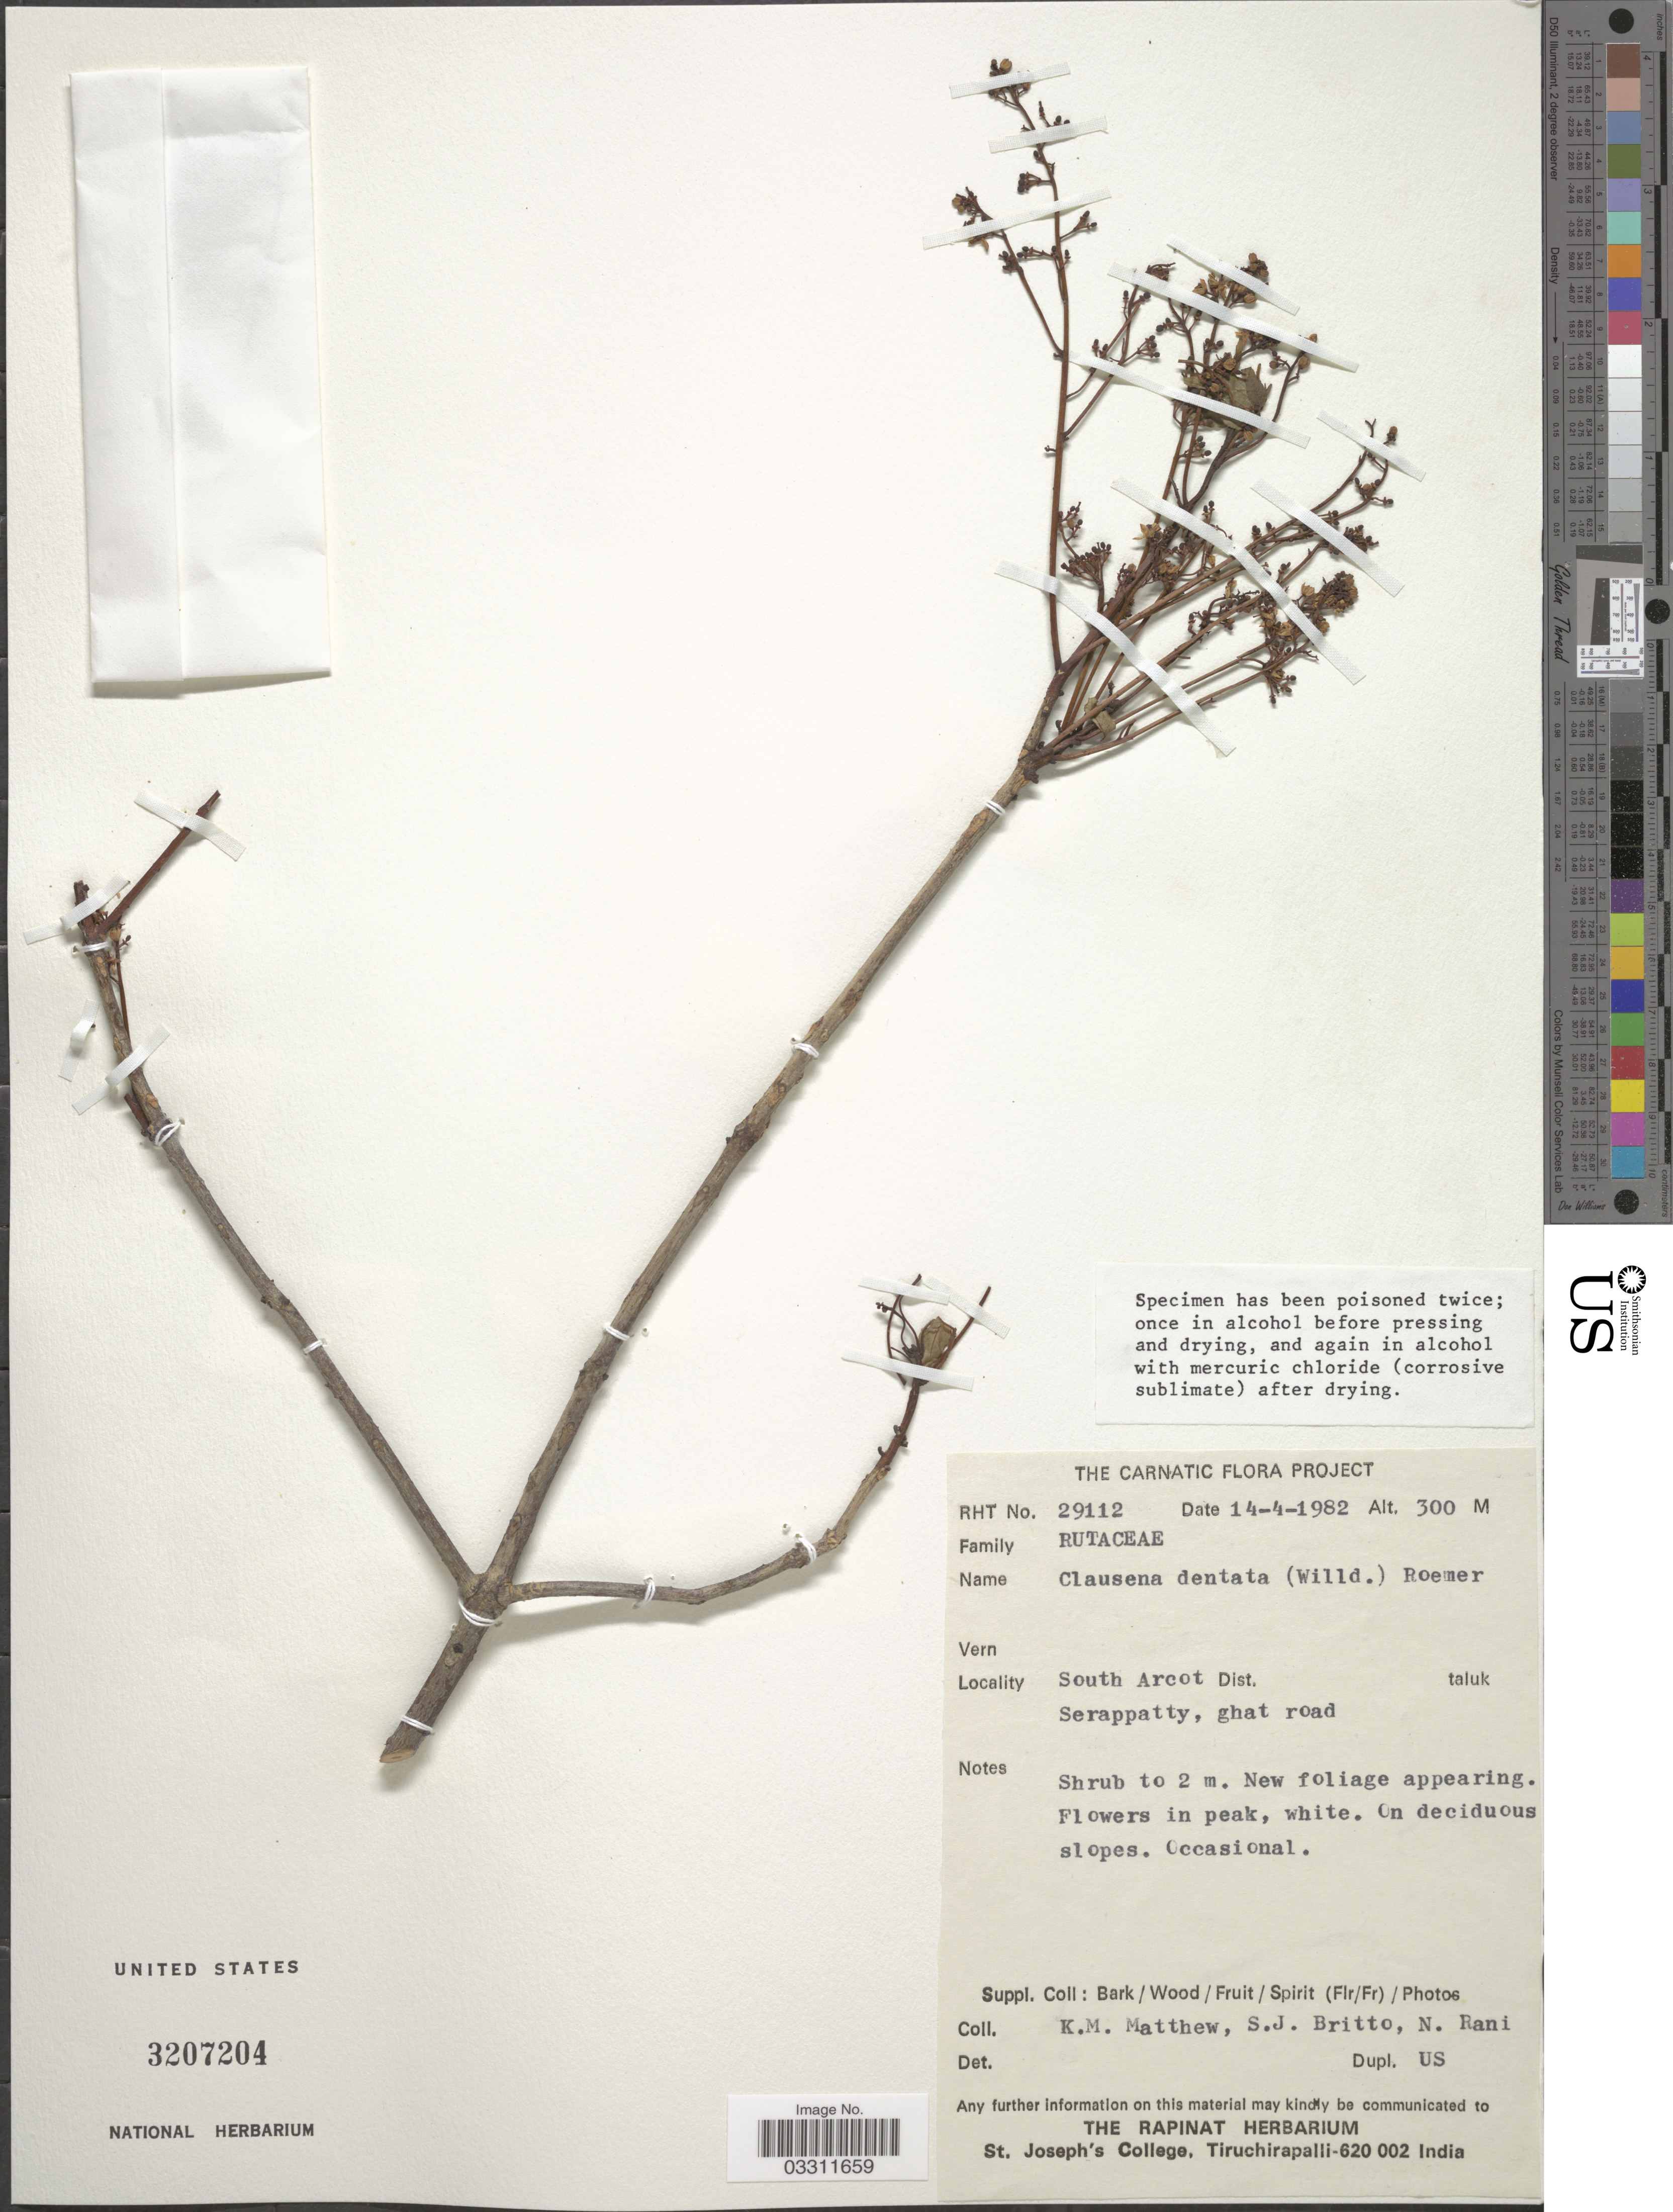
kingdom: Plantae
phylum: Tracheophyta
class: Magnoliopsida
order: Sapindales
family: Rutaceae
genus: Clausena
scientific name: Clausena anisata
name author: (Willd.) Benth.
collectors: K. M. Matthew, S. J. Britto & N. Rani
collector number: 29112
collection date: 1982-04-14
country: India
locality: South Arcot Dist. taluk. Serappatty, ghat road.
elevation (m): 300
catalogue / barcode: US 3207204